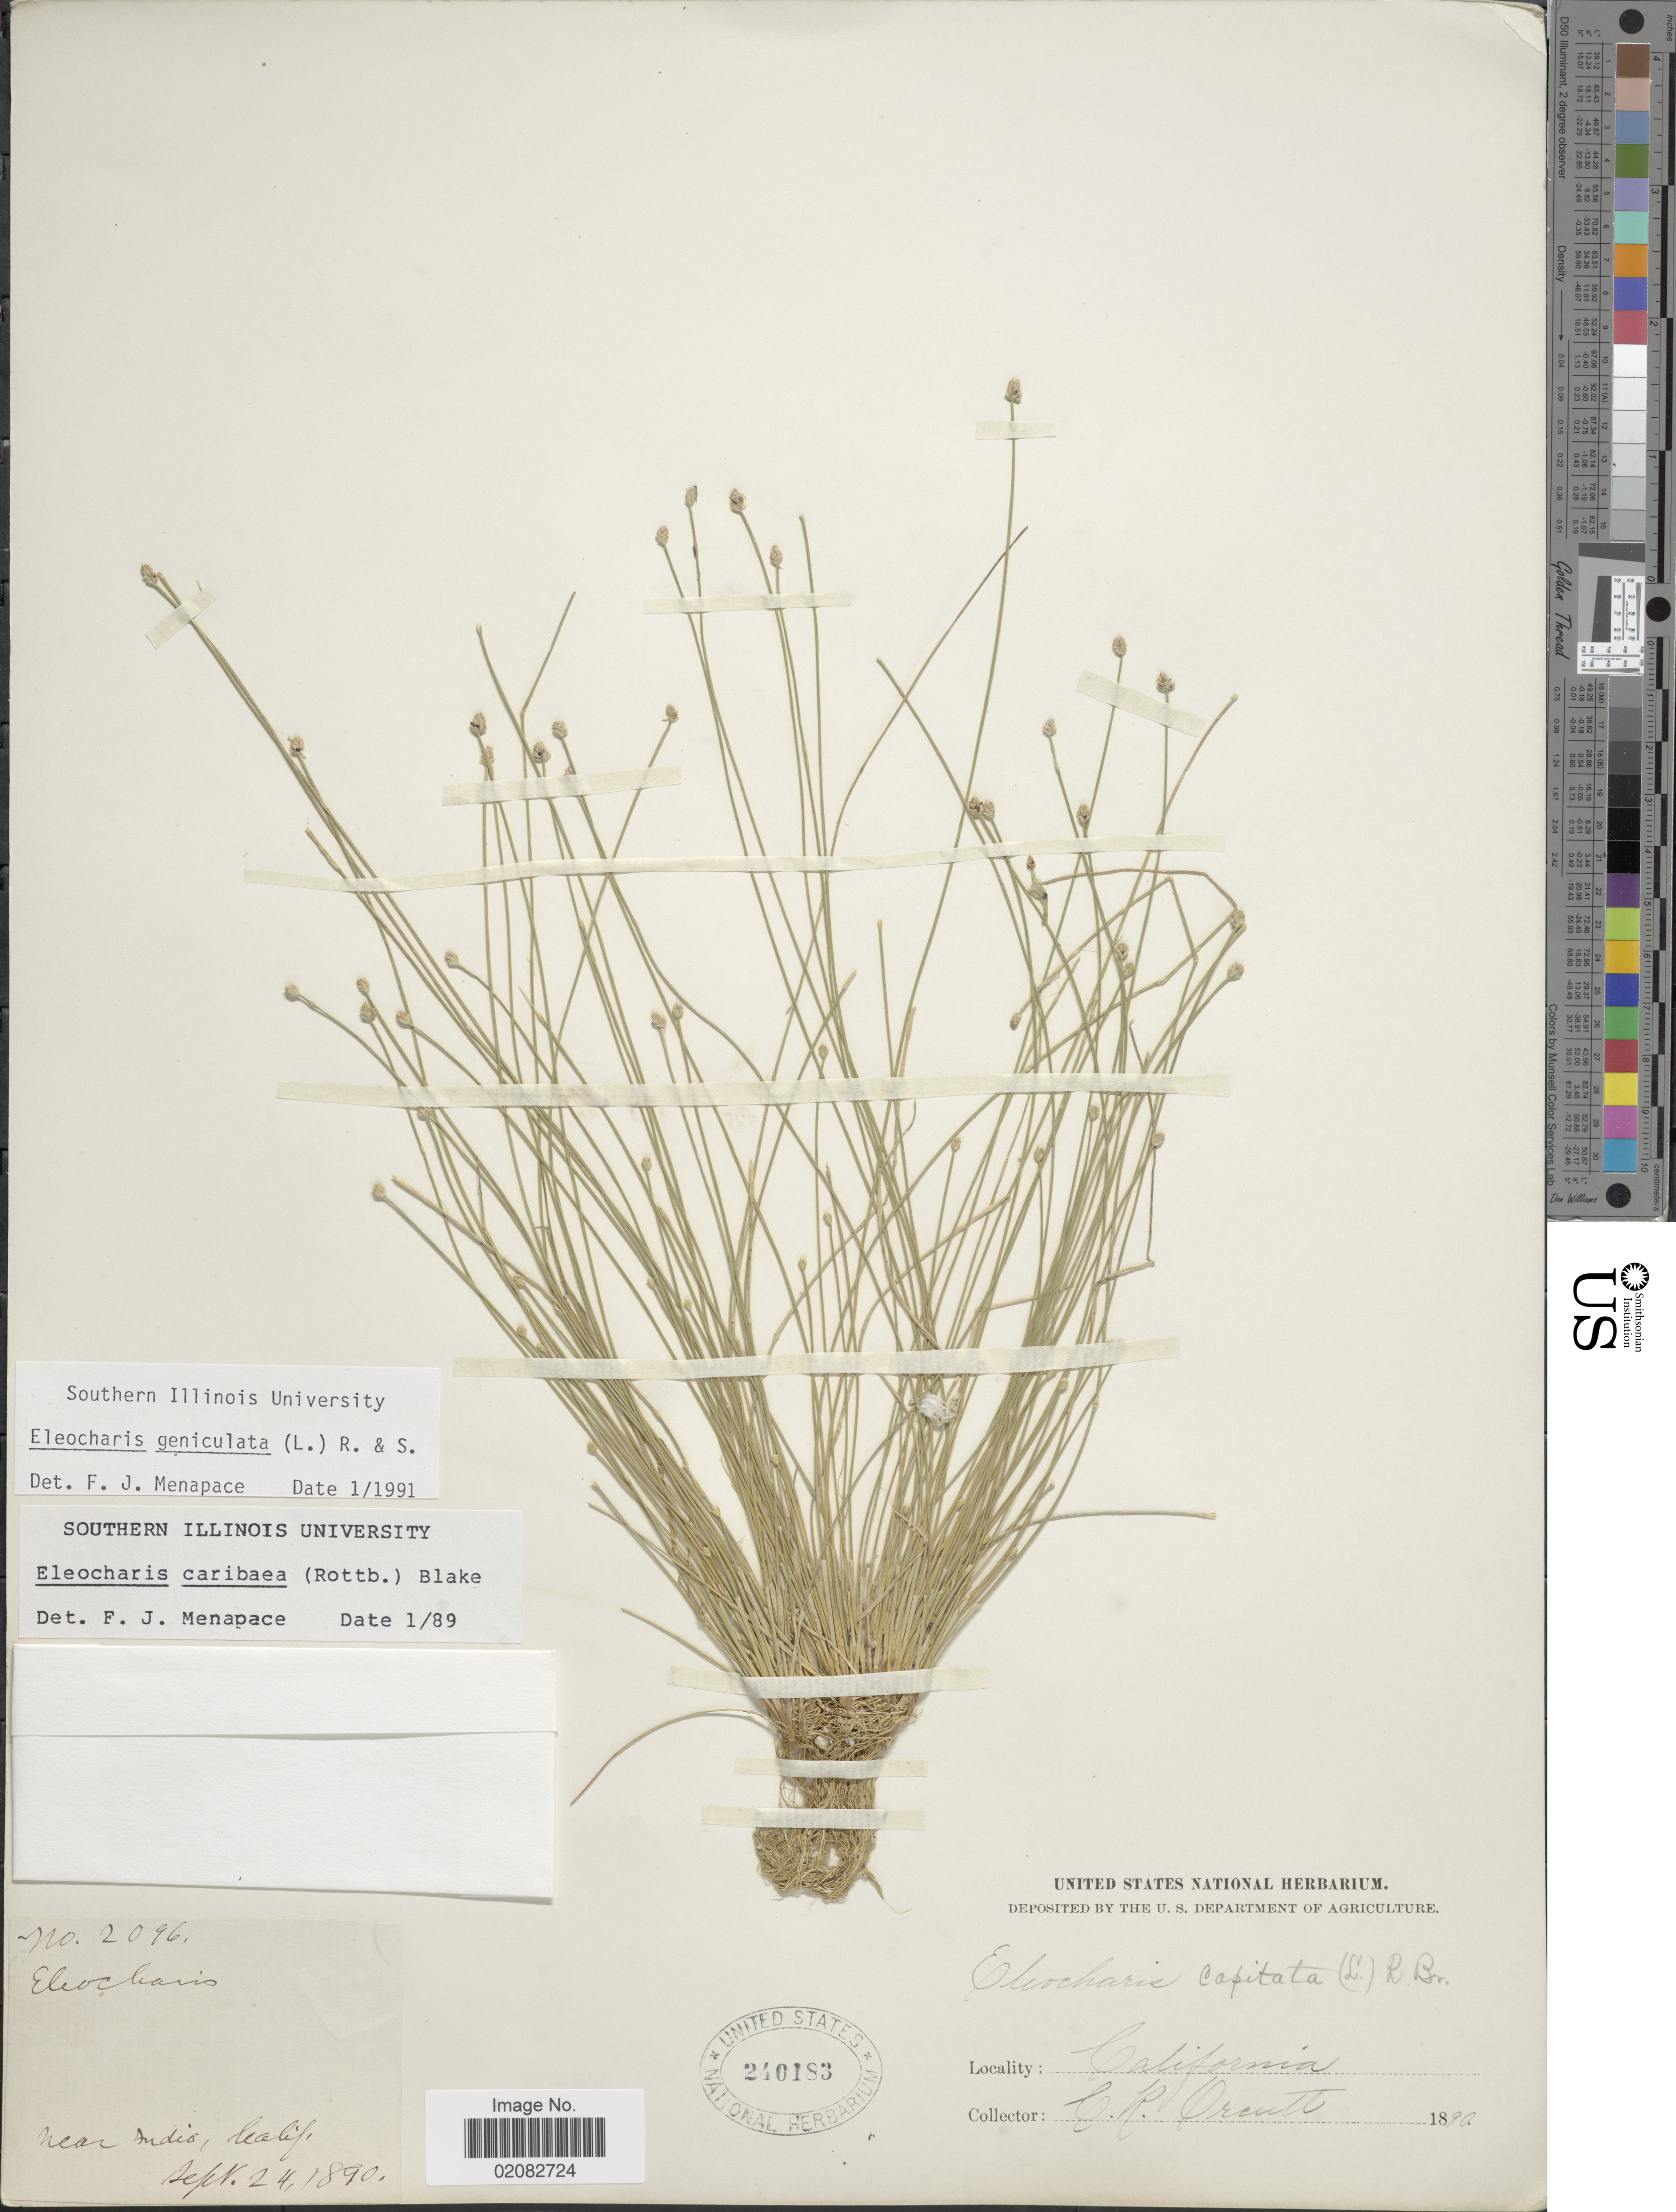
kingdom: Plantae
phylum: Tracheophyta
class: Liliopsida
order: Poales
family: Cyperaceae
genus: Eleocharis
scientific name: Eleocharis geniculata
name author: (L.) Roem. & Schult.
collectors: C. R. Orcutt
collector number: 2096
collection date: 1890-09-24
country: United States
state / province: California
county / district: Riverside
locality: Near Indio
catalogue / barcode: US 240183